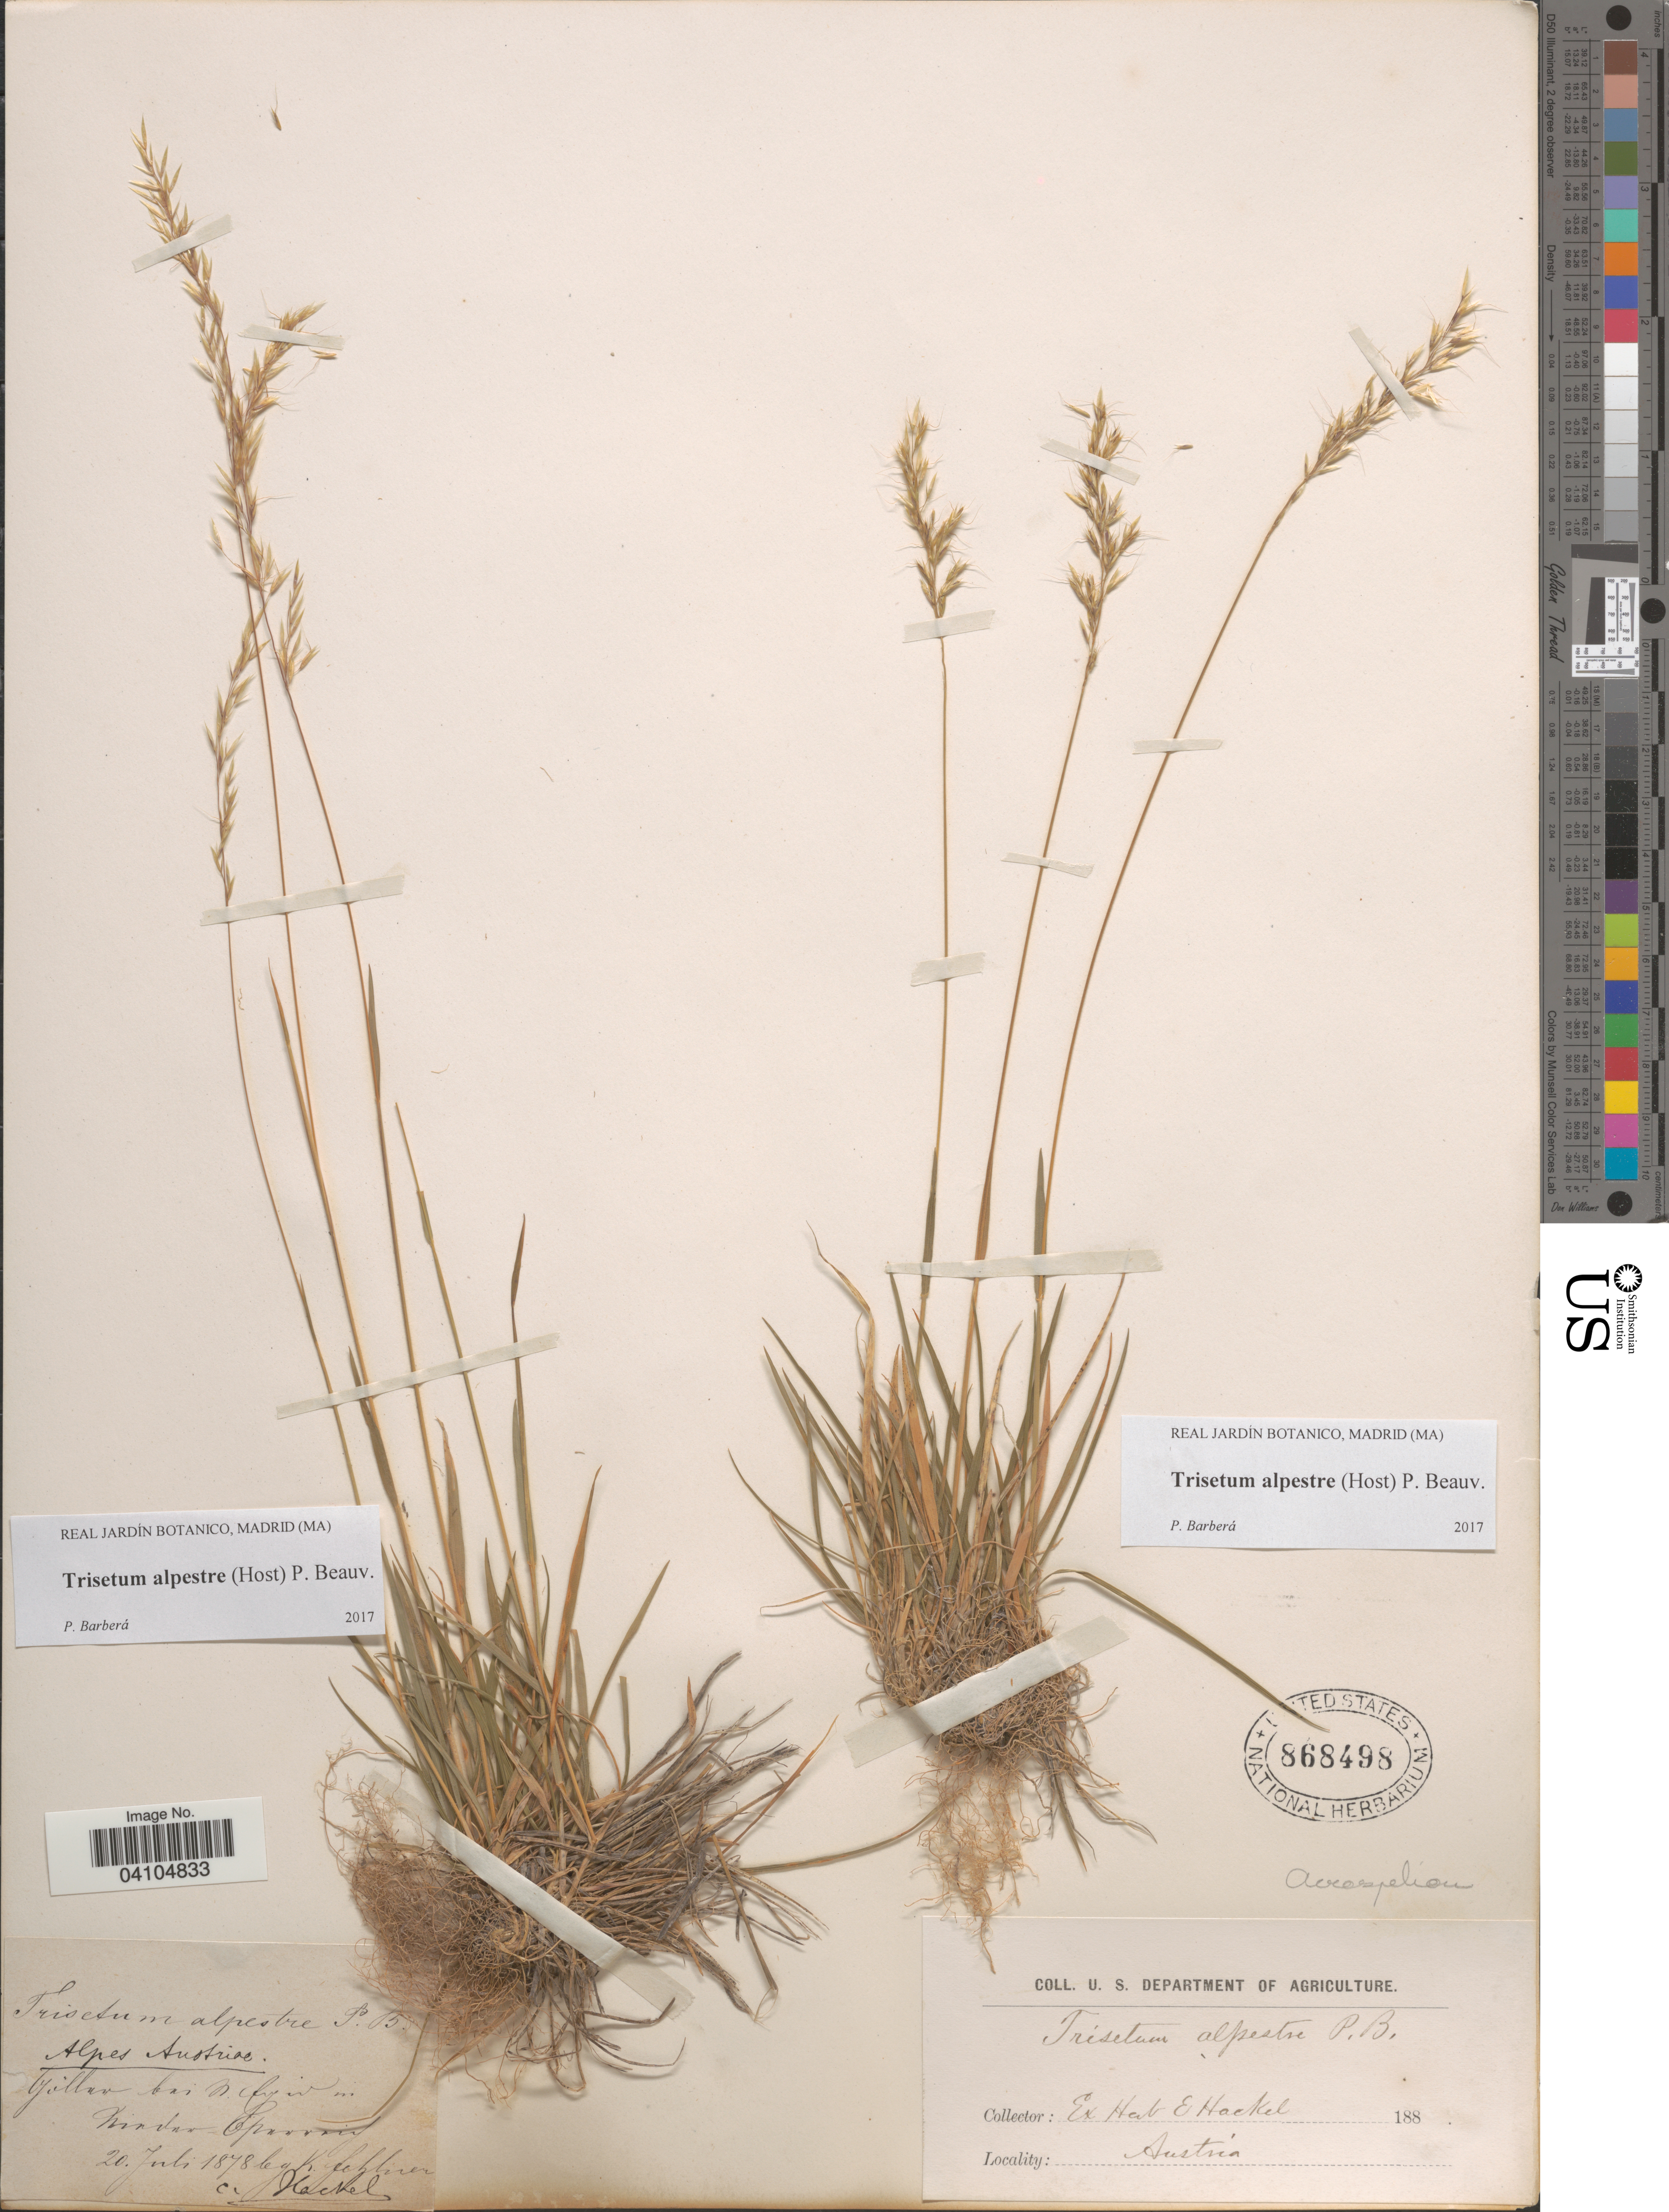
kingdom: Plantae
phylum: Tracheophyta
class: Liliopsida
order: Poales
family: Poaceae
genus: Acrospelion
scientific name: Acrospelion alpestre ined.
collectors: K. Ahlner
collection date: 1878-07-20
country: Austria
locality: Alpes Austriae. Göllar bai [illegible text] in [illegible text].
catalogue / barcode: US 868498